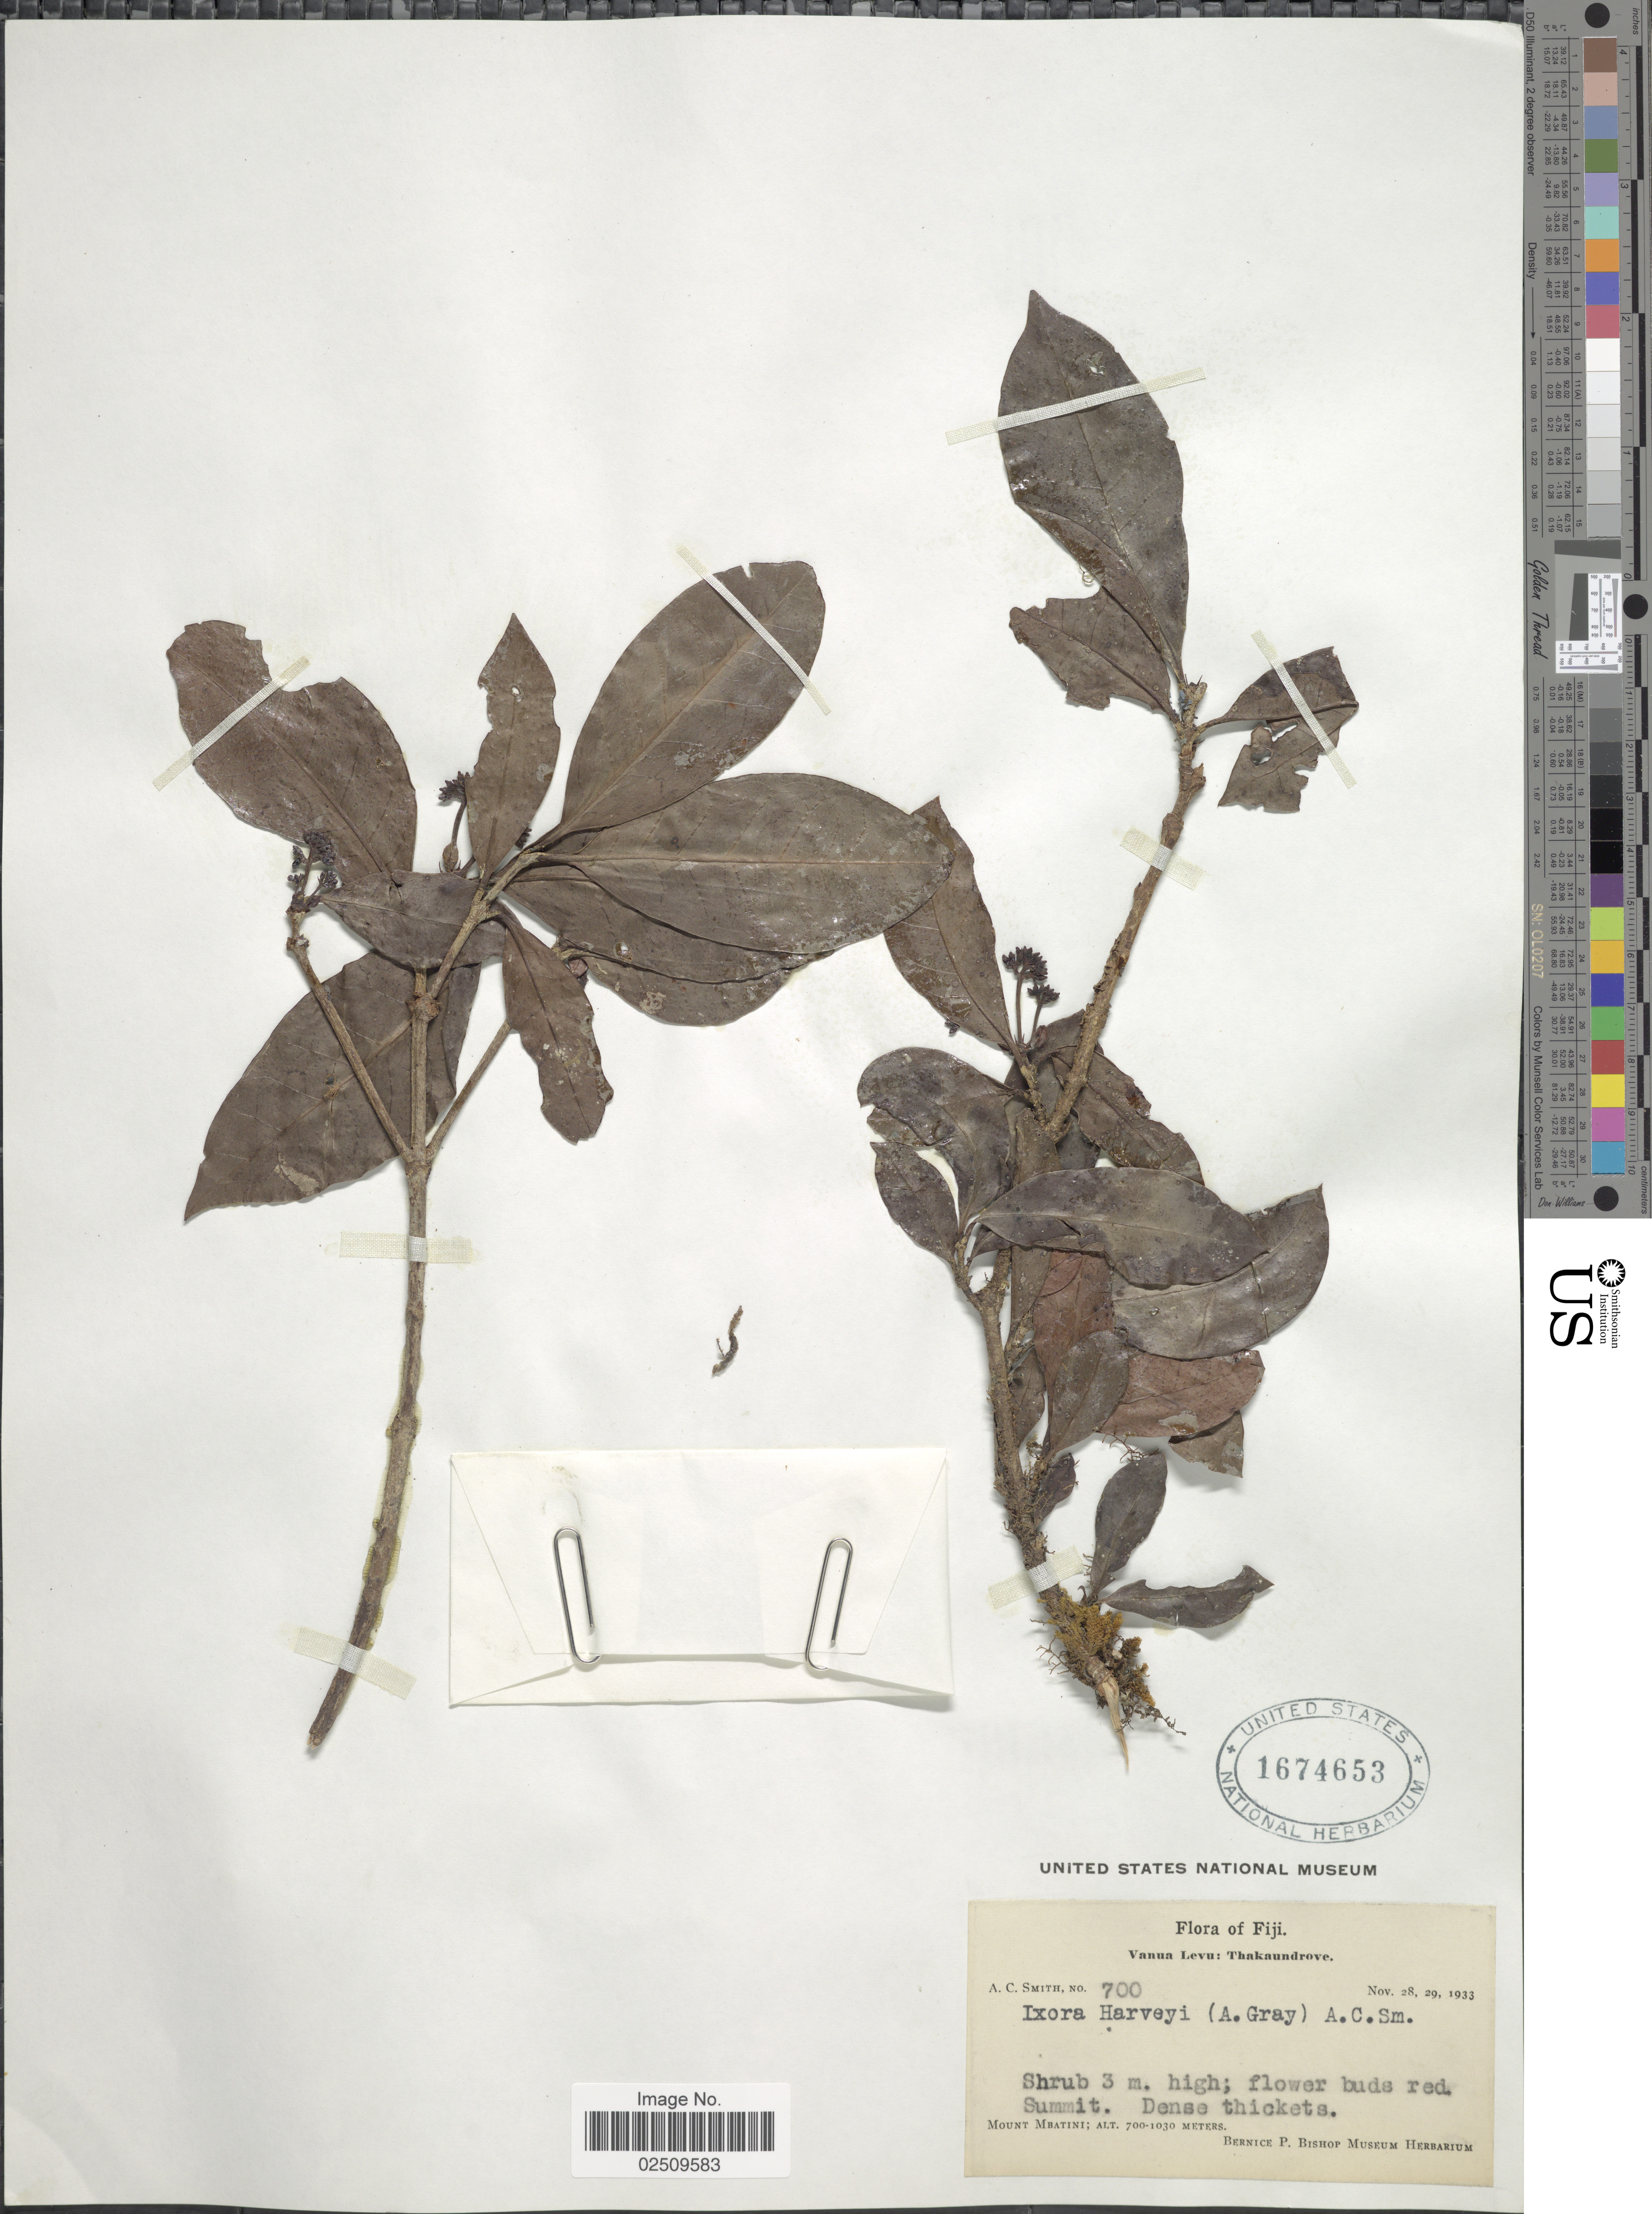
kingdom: Plantae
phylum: Tracheophyta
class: Magnoliopsida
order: Gentianales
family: Rubiaceae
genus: Ixora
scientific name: Ixora harveyi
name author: (A. Gray) A.C. Sm.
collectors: A. C. Smith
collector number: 700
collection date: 1933-11-28/1933-11-29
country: Fiji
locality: Vanua Levu: Thakaundrove, Summit. Dense thickets, Mount Mbatini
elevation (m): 700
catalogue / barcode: US 1674653